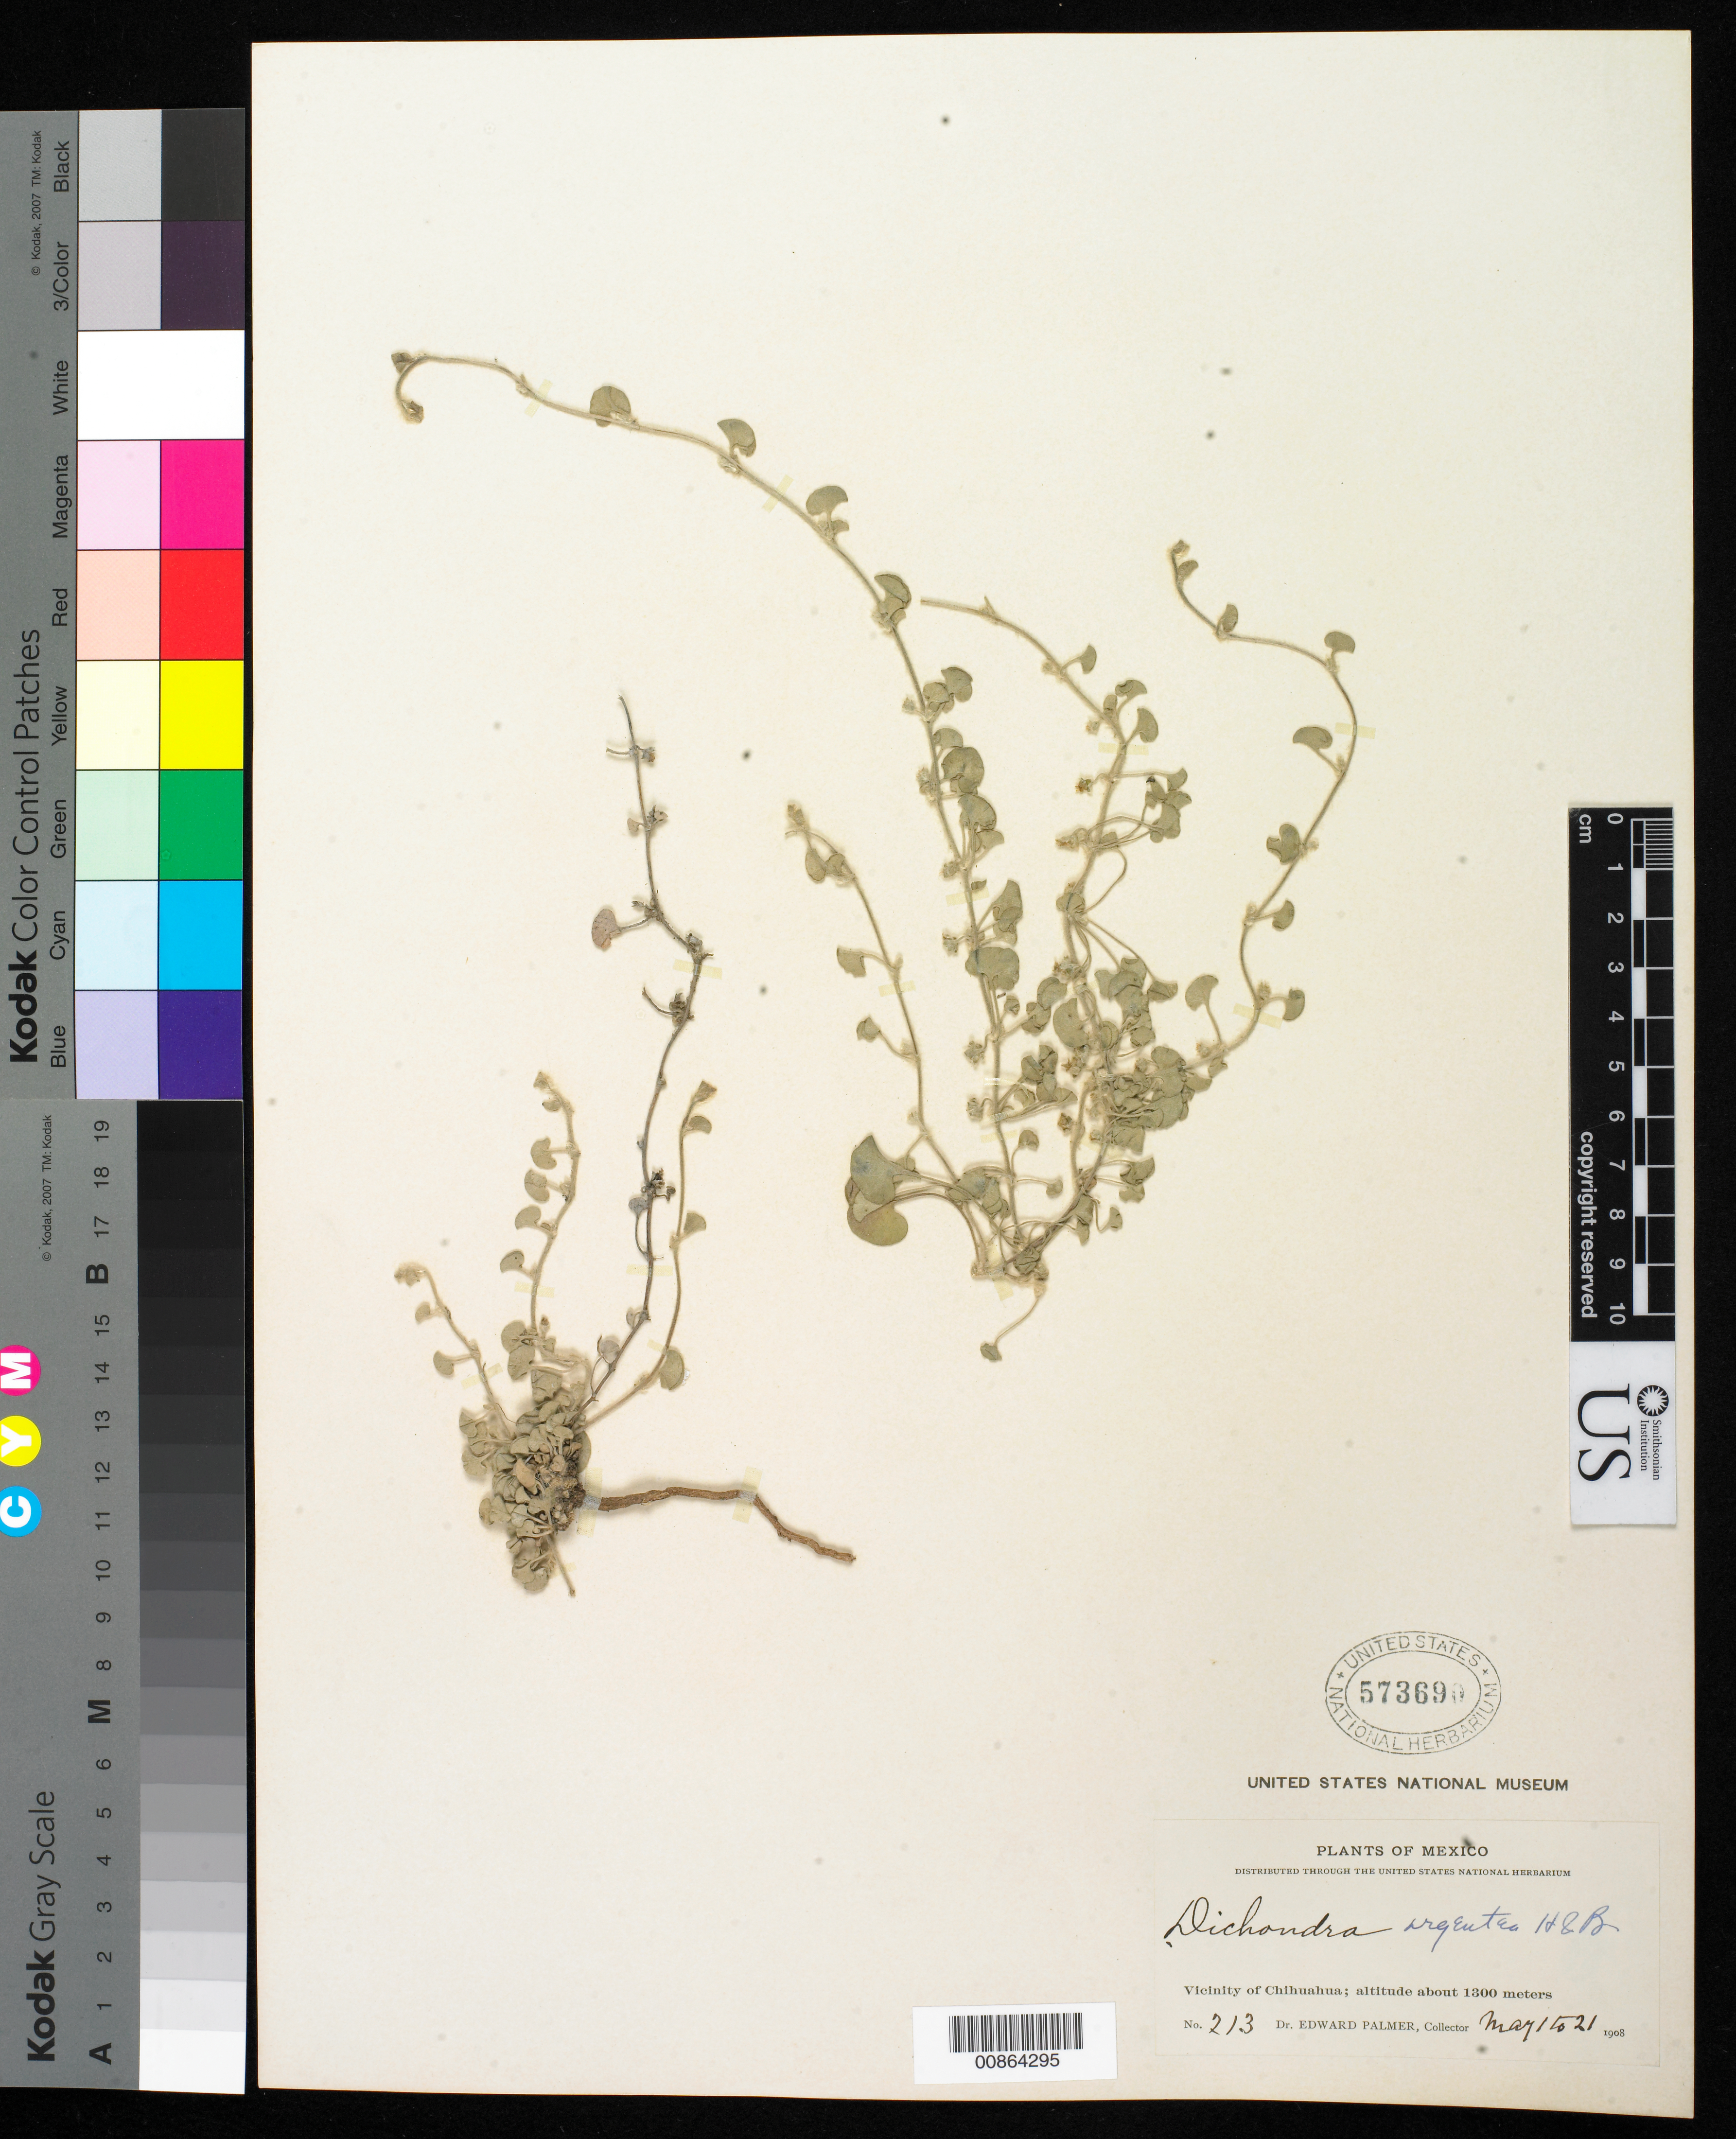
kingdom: Plantae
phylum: Tracheophyta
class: Magnoliopsida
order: Solanales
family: Convolvulaceae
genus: Dichondra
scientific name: Dichondra argentea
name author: Humb. & Bonpl. ex Willd.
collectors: E. Palmer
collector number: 213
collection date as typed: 01 May 1908 to 21 May 1908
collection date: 1908-05-01/1908-05-21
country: Mexico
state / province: Chihuahua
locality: Vicinity of Chihuahua.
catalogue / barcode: US 573690